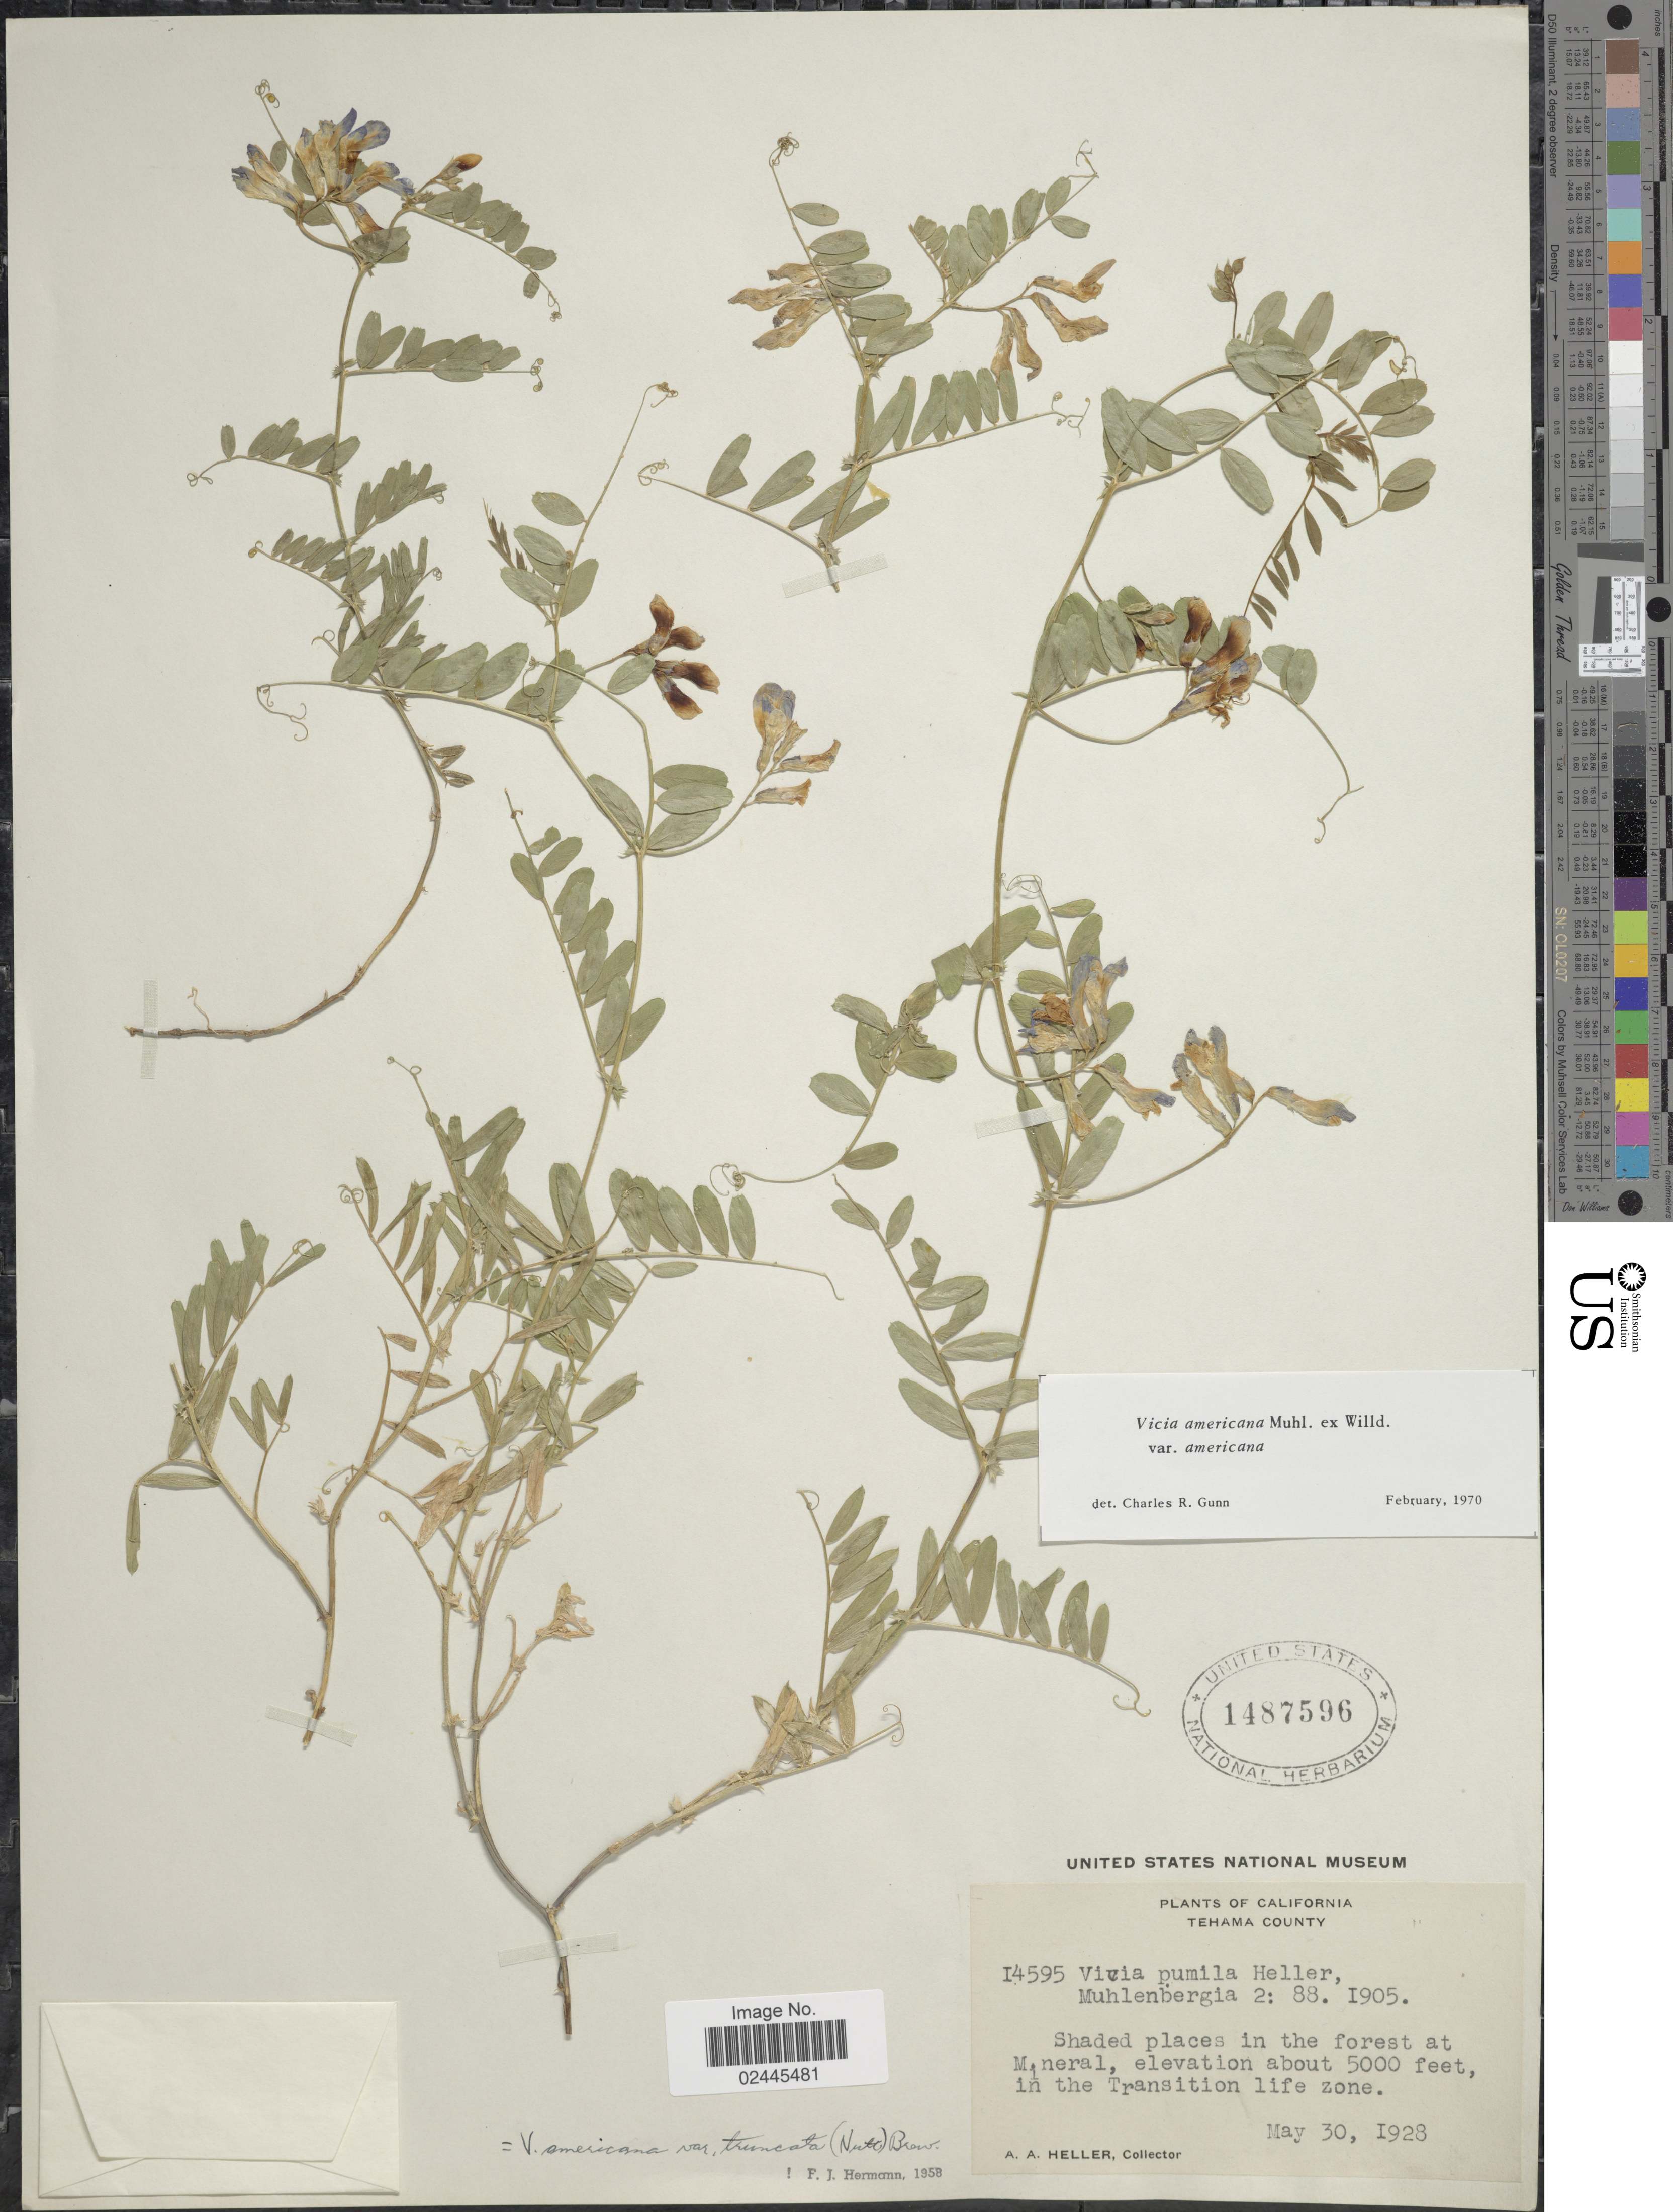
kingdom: Plantae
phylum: Tracheophyta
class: Magnoliopsida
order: Fabales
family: Fabaceae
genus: Vicia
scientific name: Vicia americana var. americana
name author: Muhl. ex Willd.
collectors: A. A. Heller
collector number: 14595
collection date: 1928-05-30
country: United States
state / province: California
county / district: Tehama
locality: Tehama County. Shaded places in the forest at Mineral, in the Transition life zone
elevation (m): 1524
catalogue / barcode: US 1487596